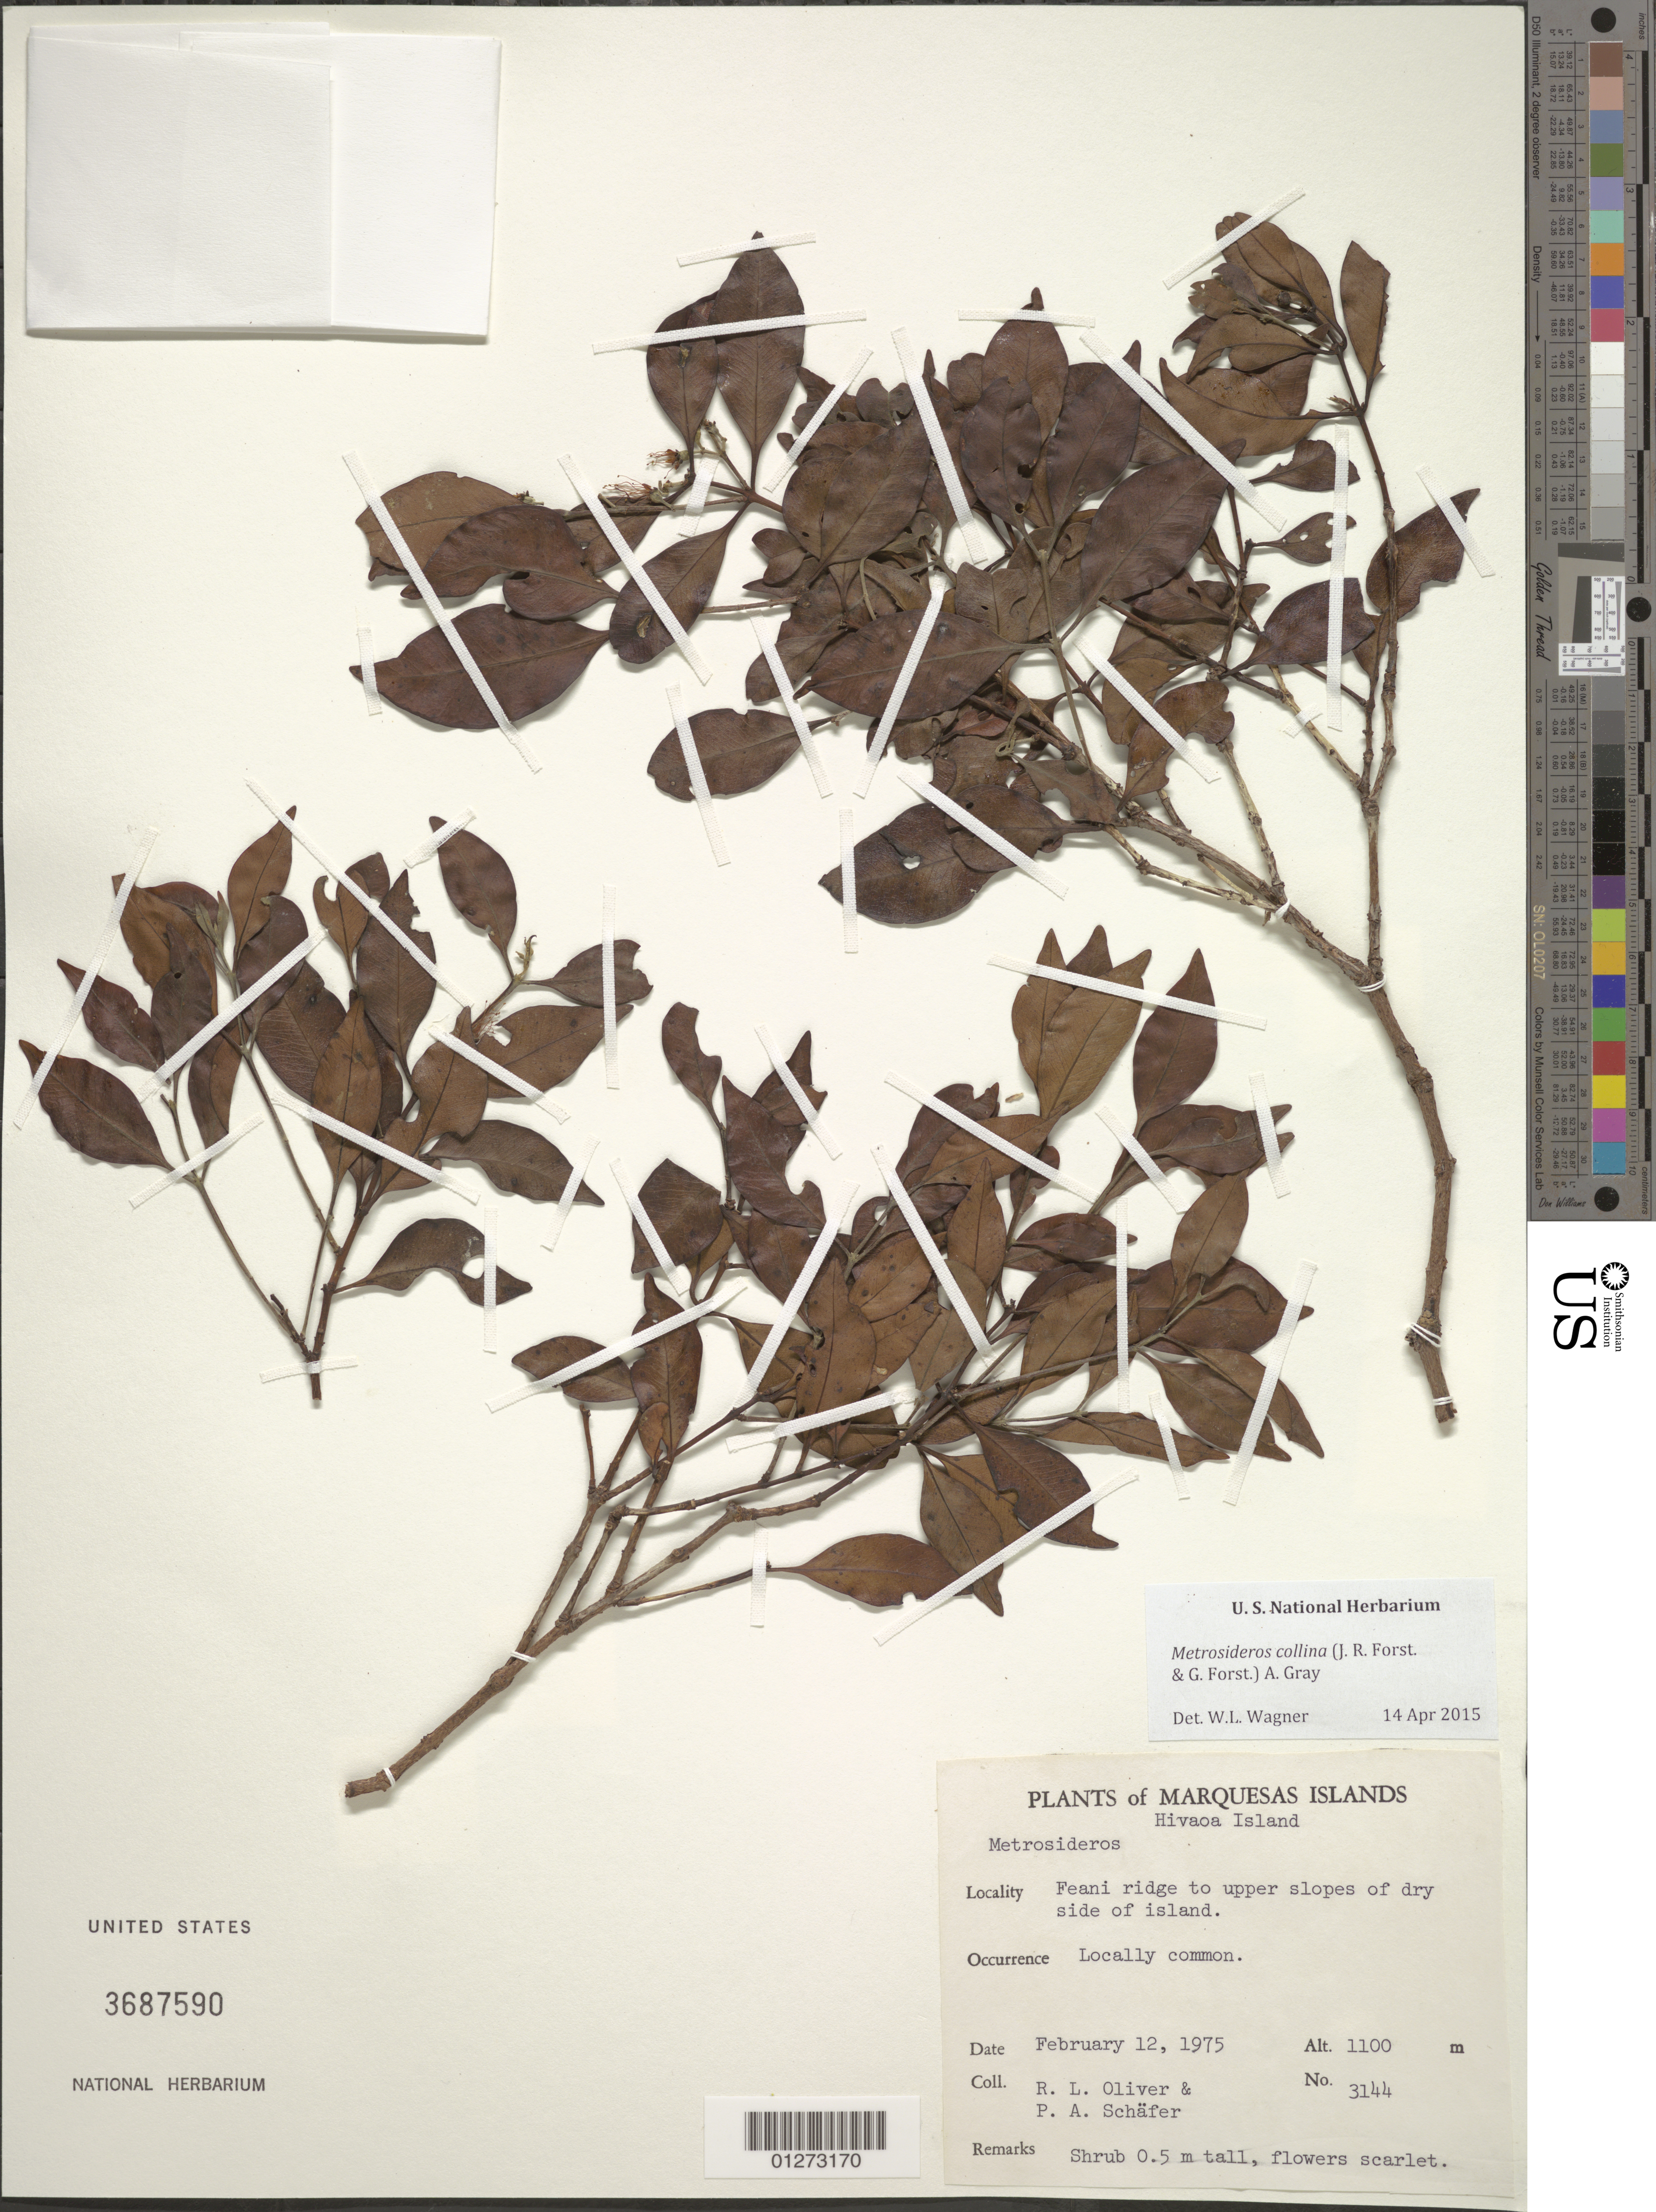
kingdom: Plantae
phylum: Tracheophyta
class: Magnoliopsida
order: Myrtales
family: Myrtaceae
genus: Metrosideros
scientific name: Metrosideros collina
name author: (J.R. Forst. & G. Forst.) A. Gray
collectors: R. L. Oliver & P. A. Schäfer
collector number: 3144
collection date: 1975-02-12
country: French Polynesia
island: Hiva Oa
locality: Feani ridge to upper slopes of dry side of island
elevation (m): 1100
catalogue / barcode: US 3687590